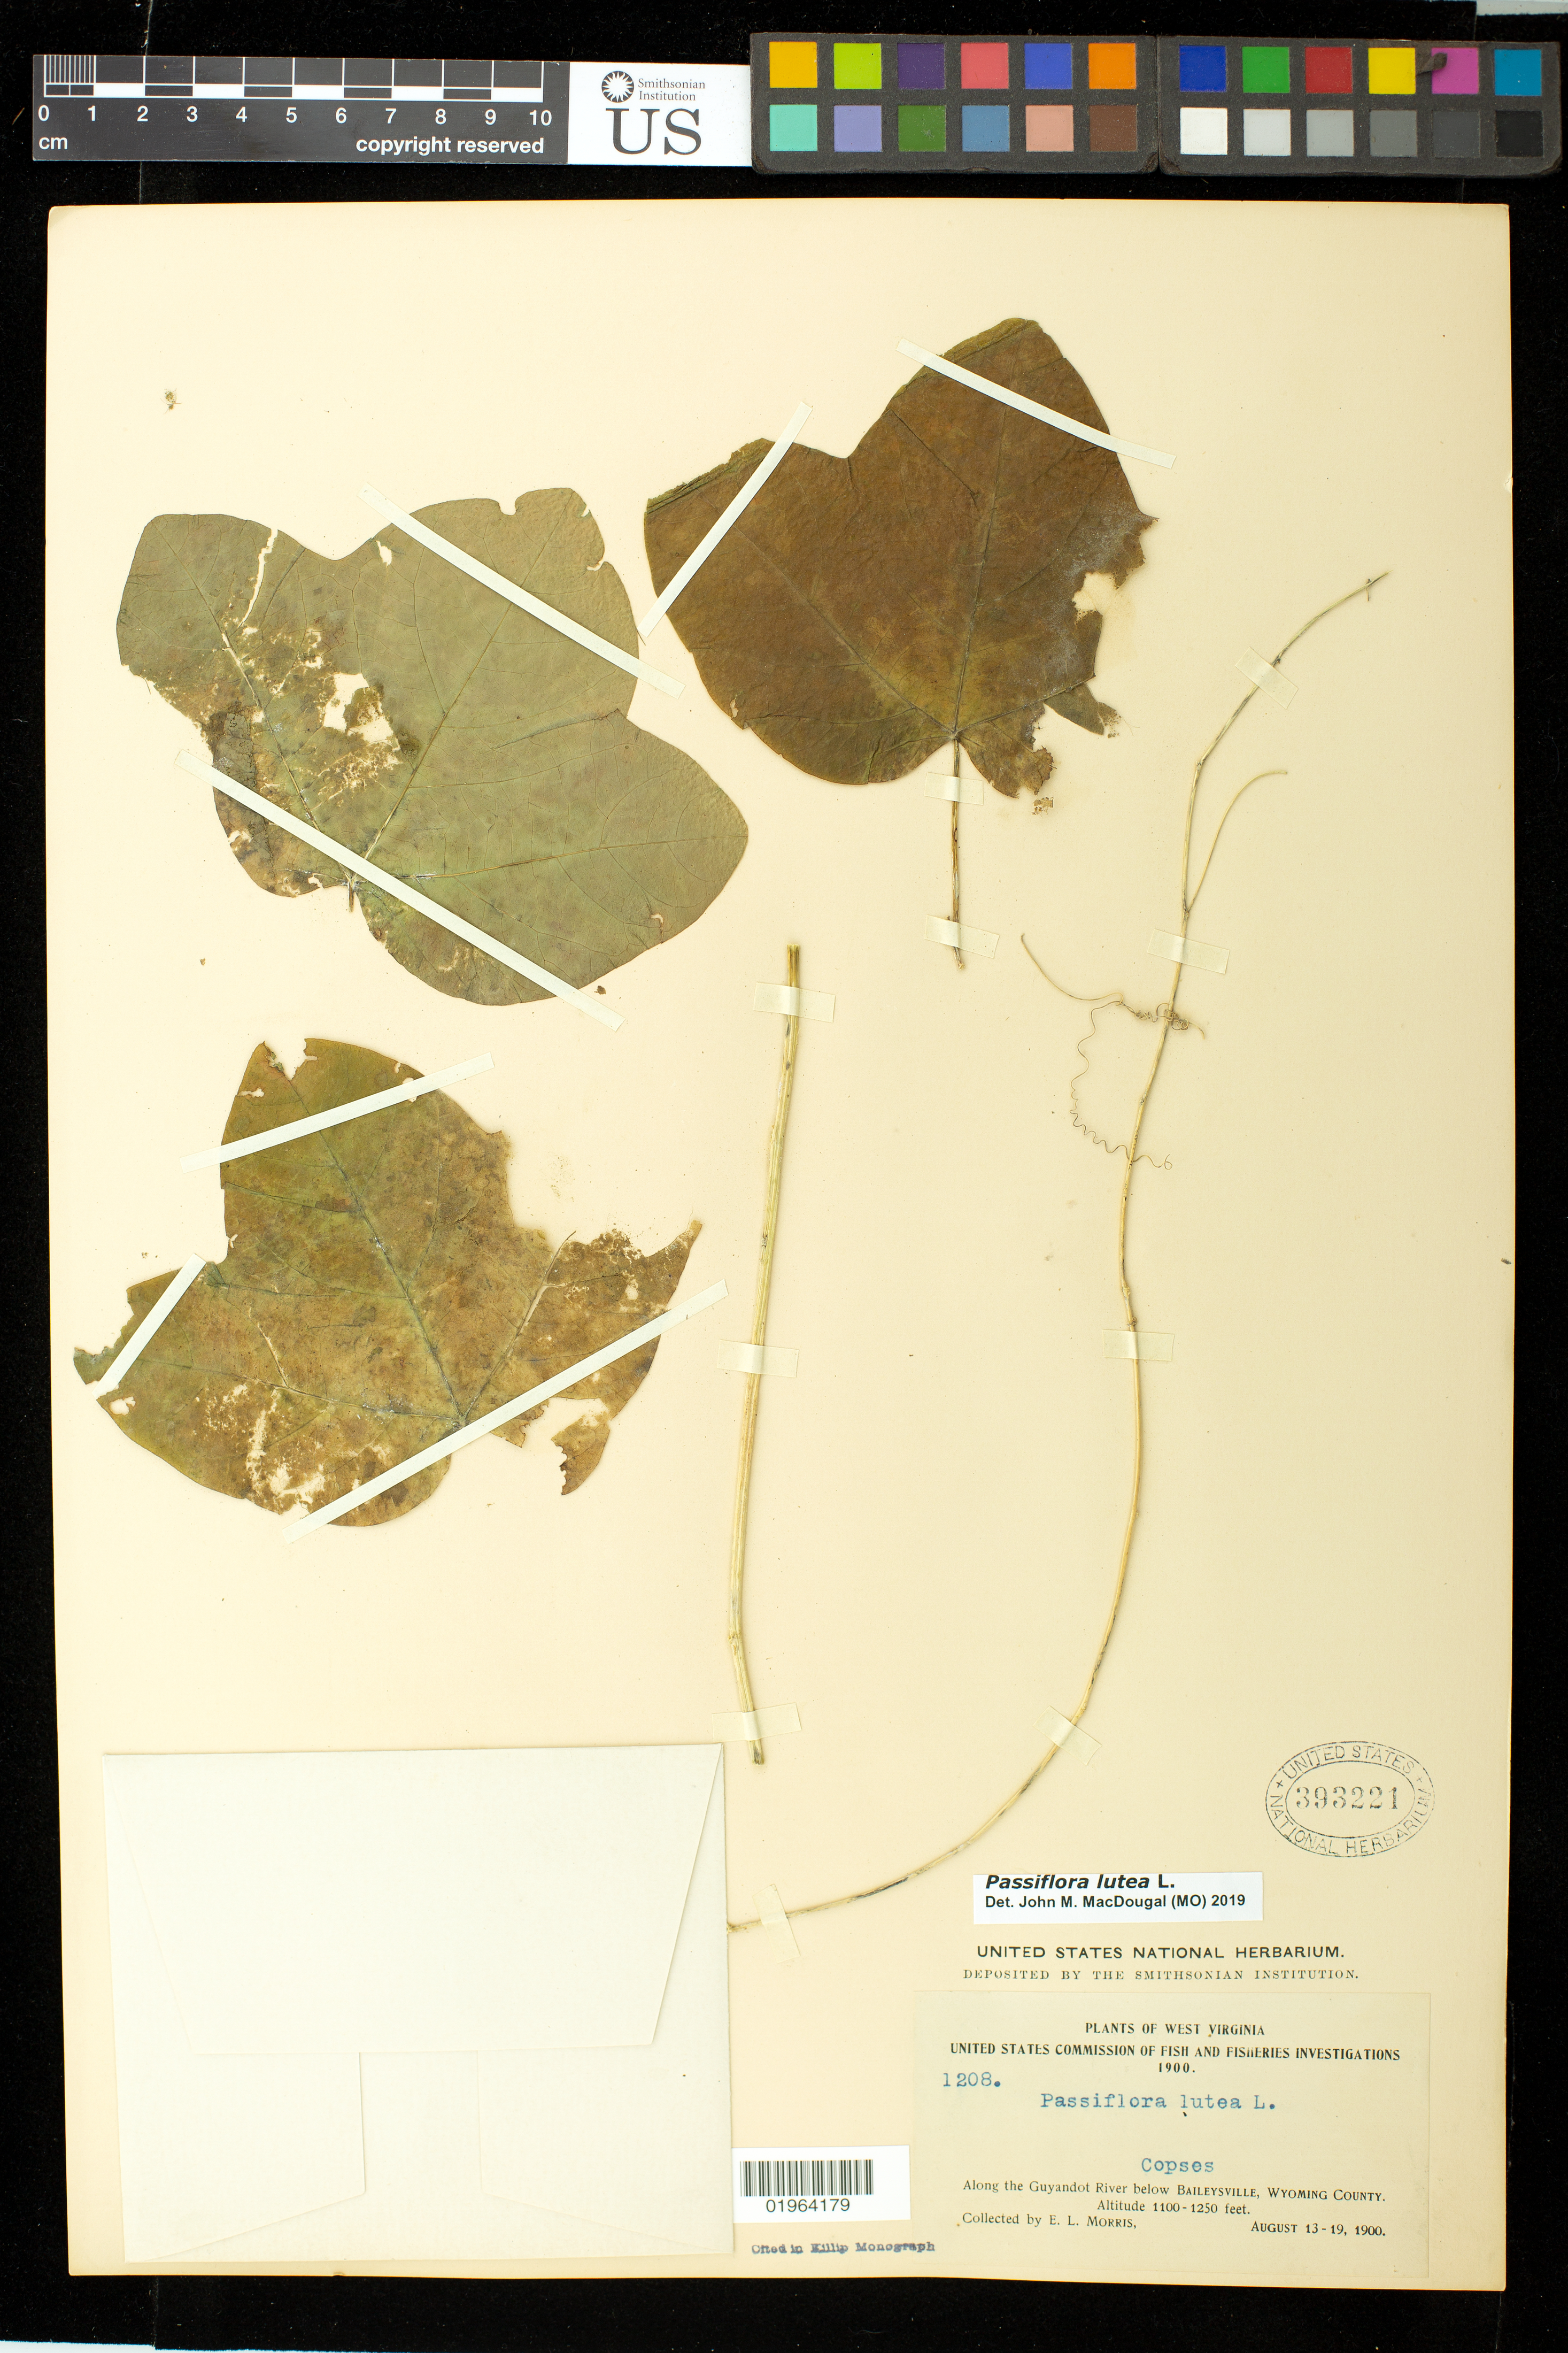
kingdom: Plantae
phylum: Tracheophyta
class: Magnoliopsida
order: Malpighiales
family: Passifloraceae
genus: Passiflora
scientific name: Passiflora lutea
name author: L.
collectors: E. L. Morris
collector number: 1208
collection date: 1900-08-13/1900-08-19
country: United States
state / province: West Virginia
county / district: Wyoming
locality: Field along the Guyandot [Guyandotte] River below Baileysville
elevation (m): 335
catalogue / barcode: US 393221